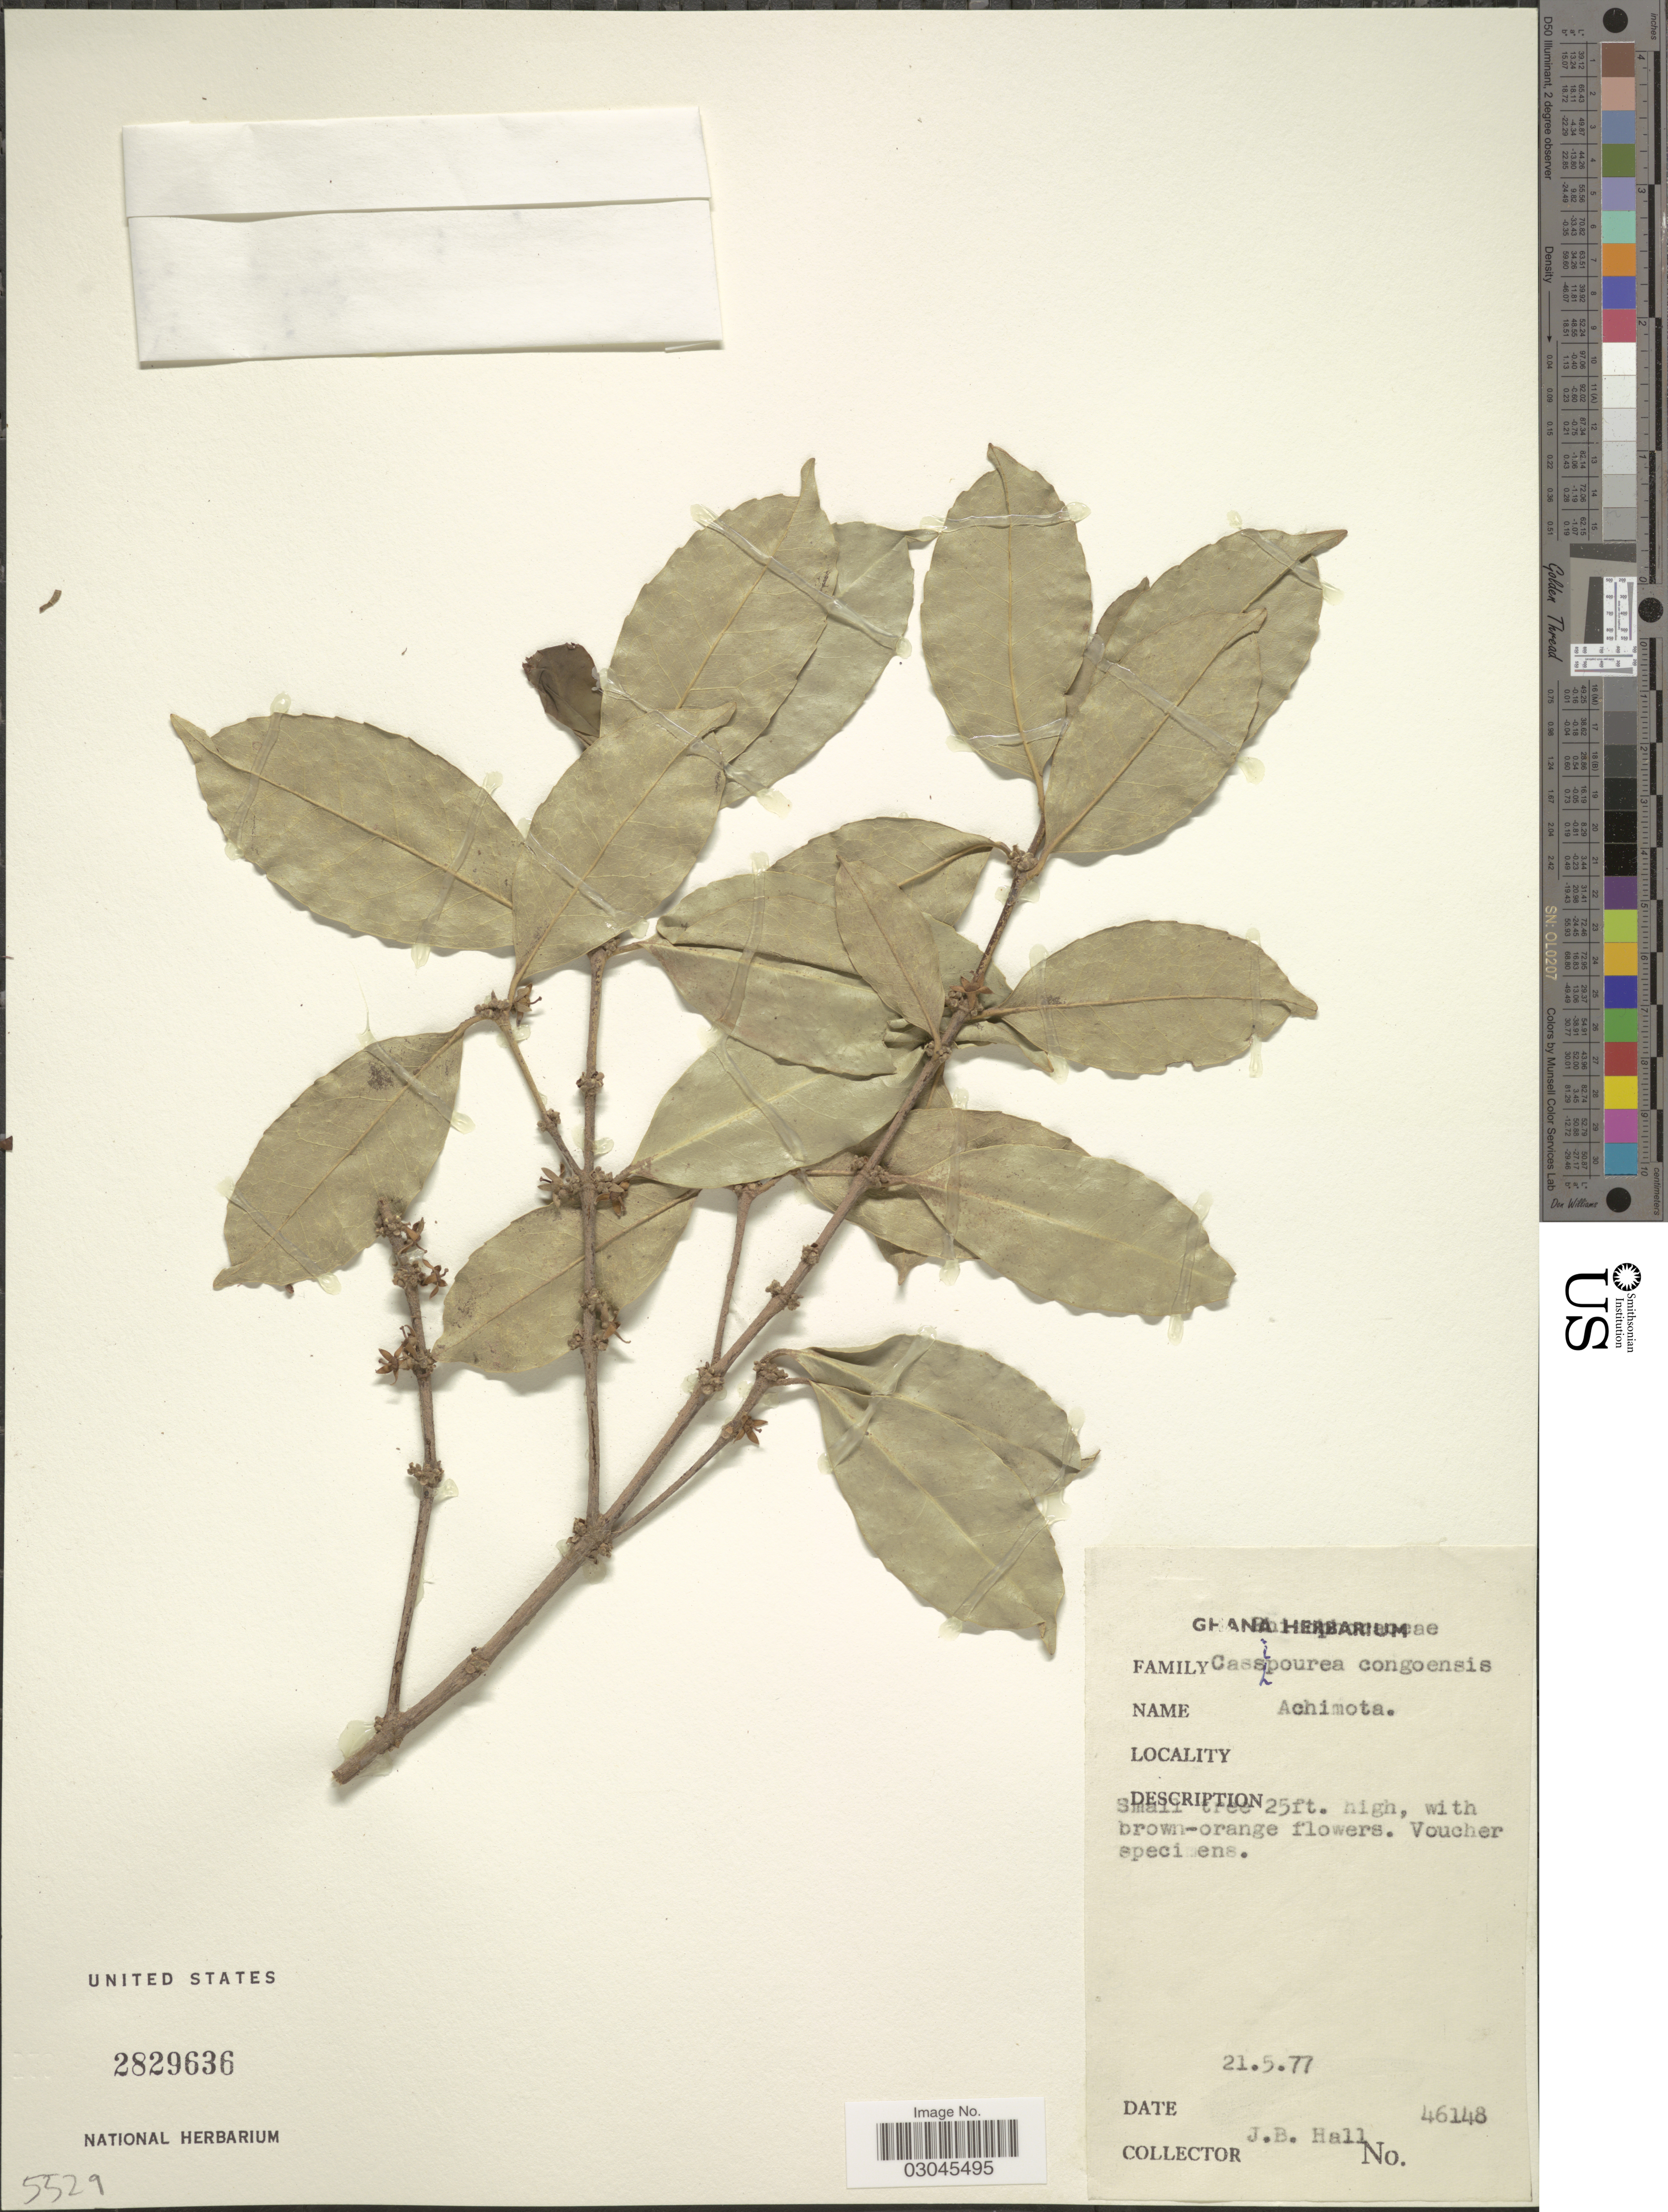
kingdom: Plantae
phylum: Tracheophyta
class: Magnoliopsida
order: Malpighiales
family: Rhizophoraceae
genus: Cassipourea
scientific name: Cassipourea congoensis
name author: R. Br. ex DC.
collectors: J. Hall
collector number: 46148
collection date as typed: Transcribed d/m/y: 21/5/77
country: Ghana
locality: Achimota.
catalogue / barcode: US 2829636